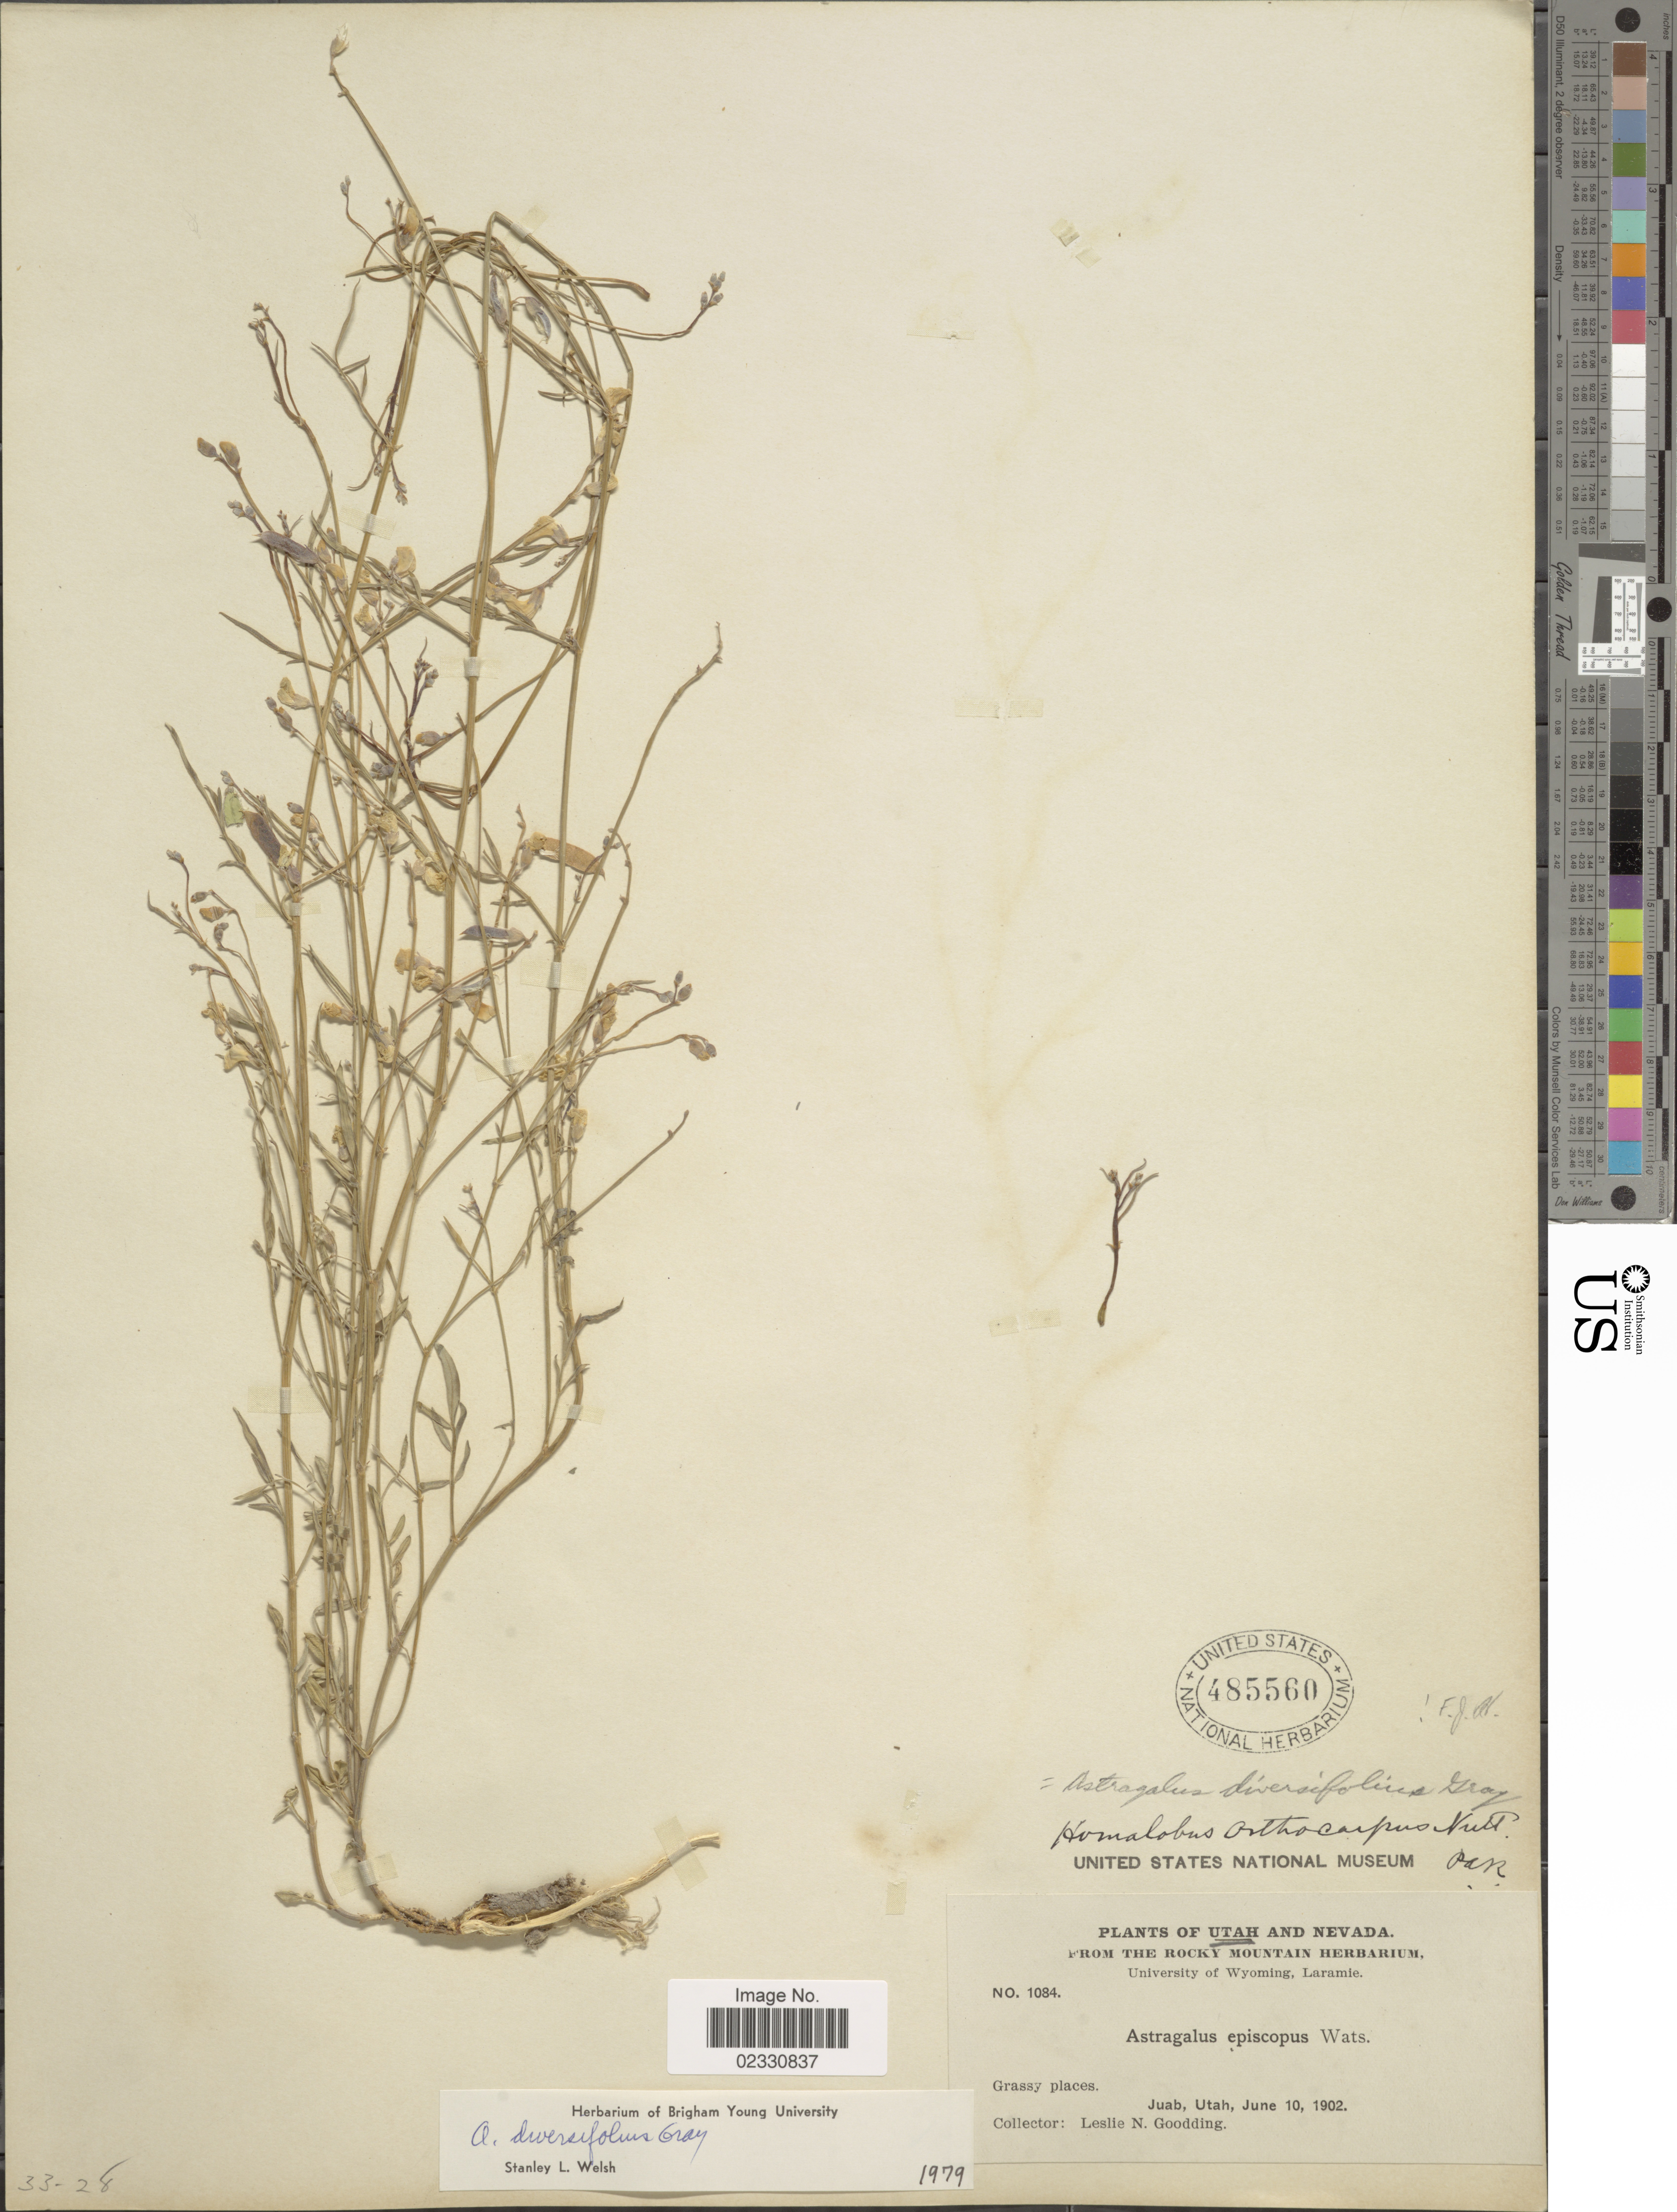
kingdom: Plantae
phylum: Tracheophyta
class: Magnoliopsida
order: Fabales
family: Fabaceae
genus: Astragalus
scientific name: Astragalus diversifolius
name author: A. Gray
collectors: L. N. Goodding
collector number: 1084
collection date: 1902-06-10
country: United States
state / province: Utah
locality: Grassy places, Juab.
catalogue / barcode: US 485560